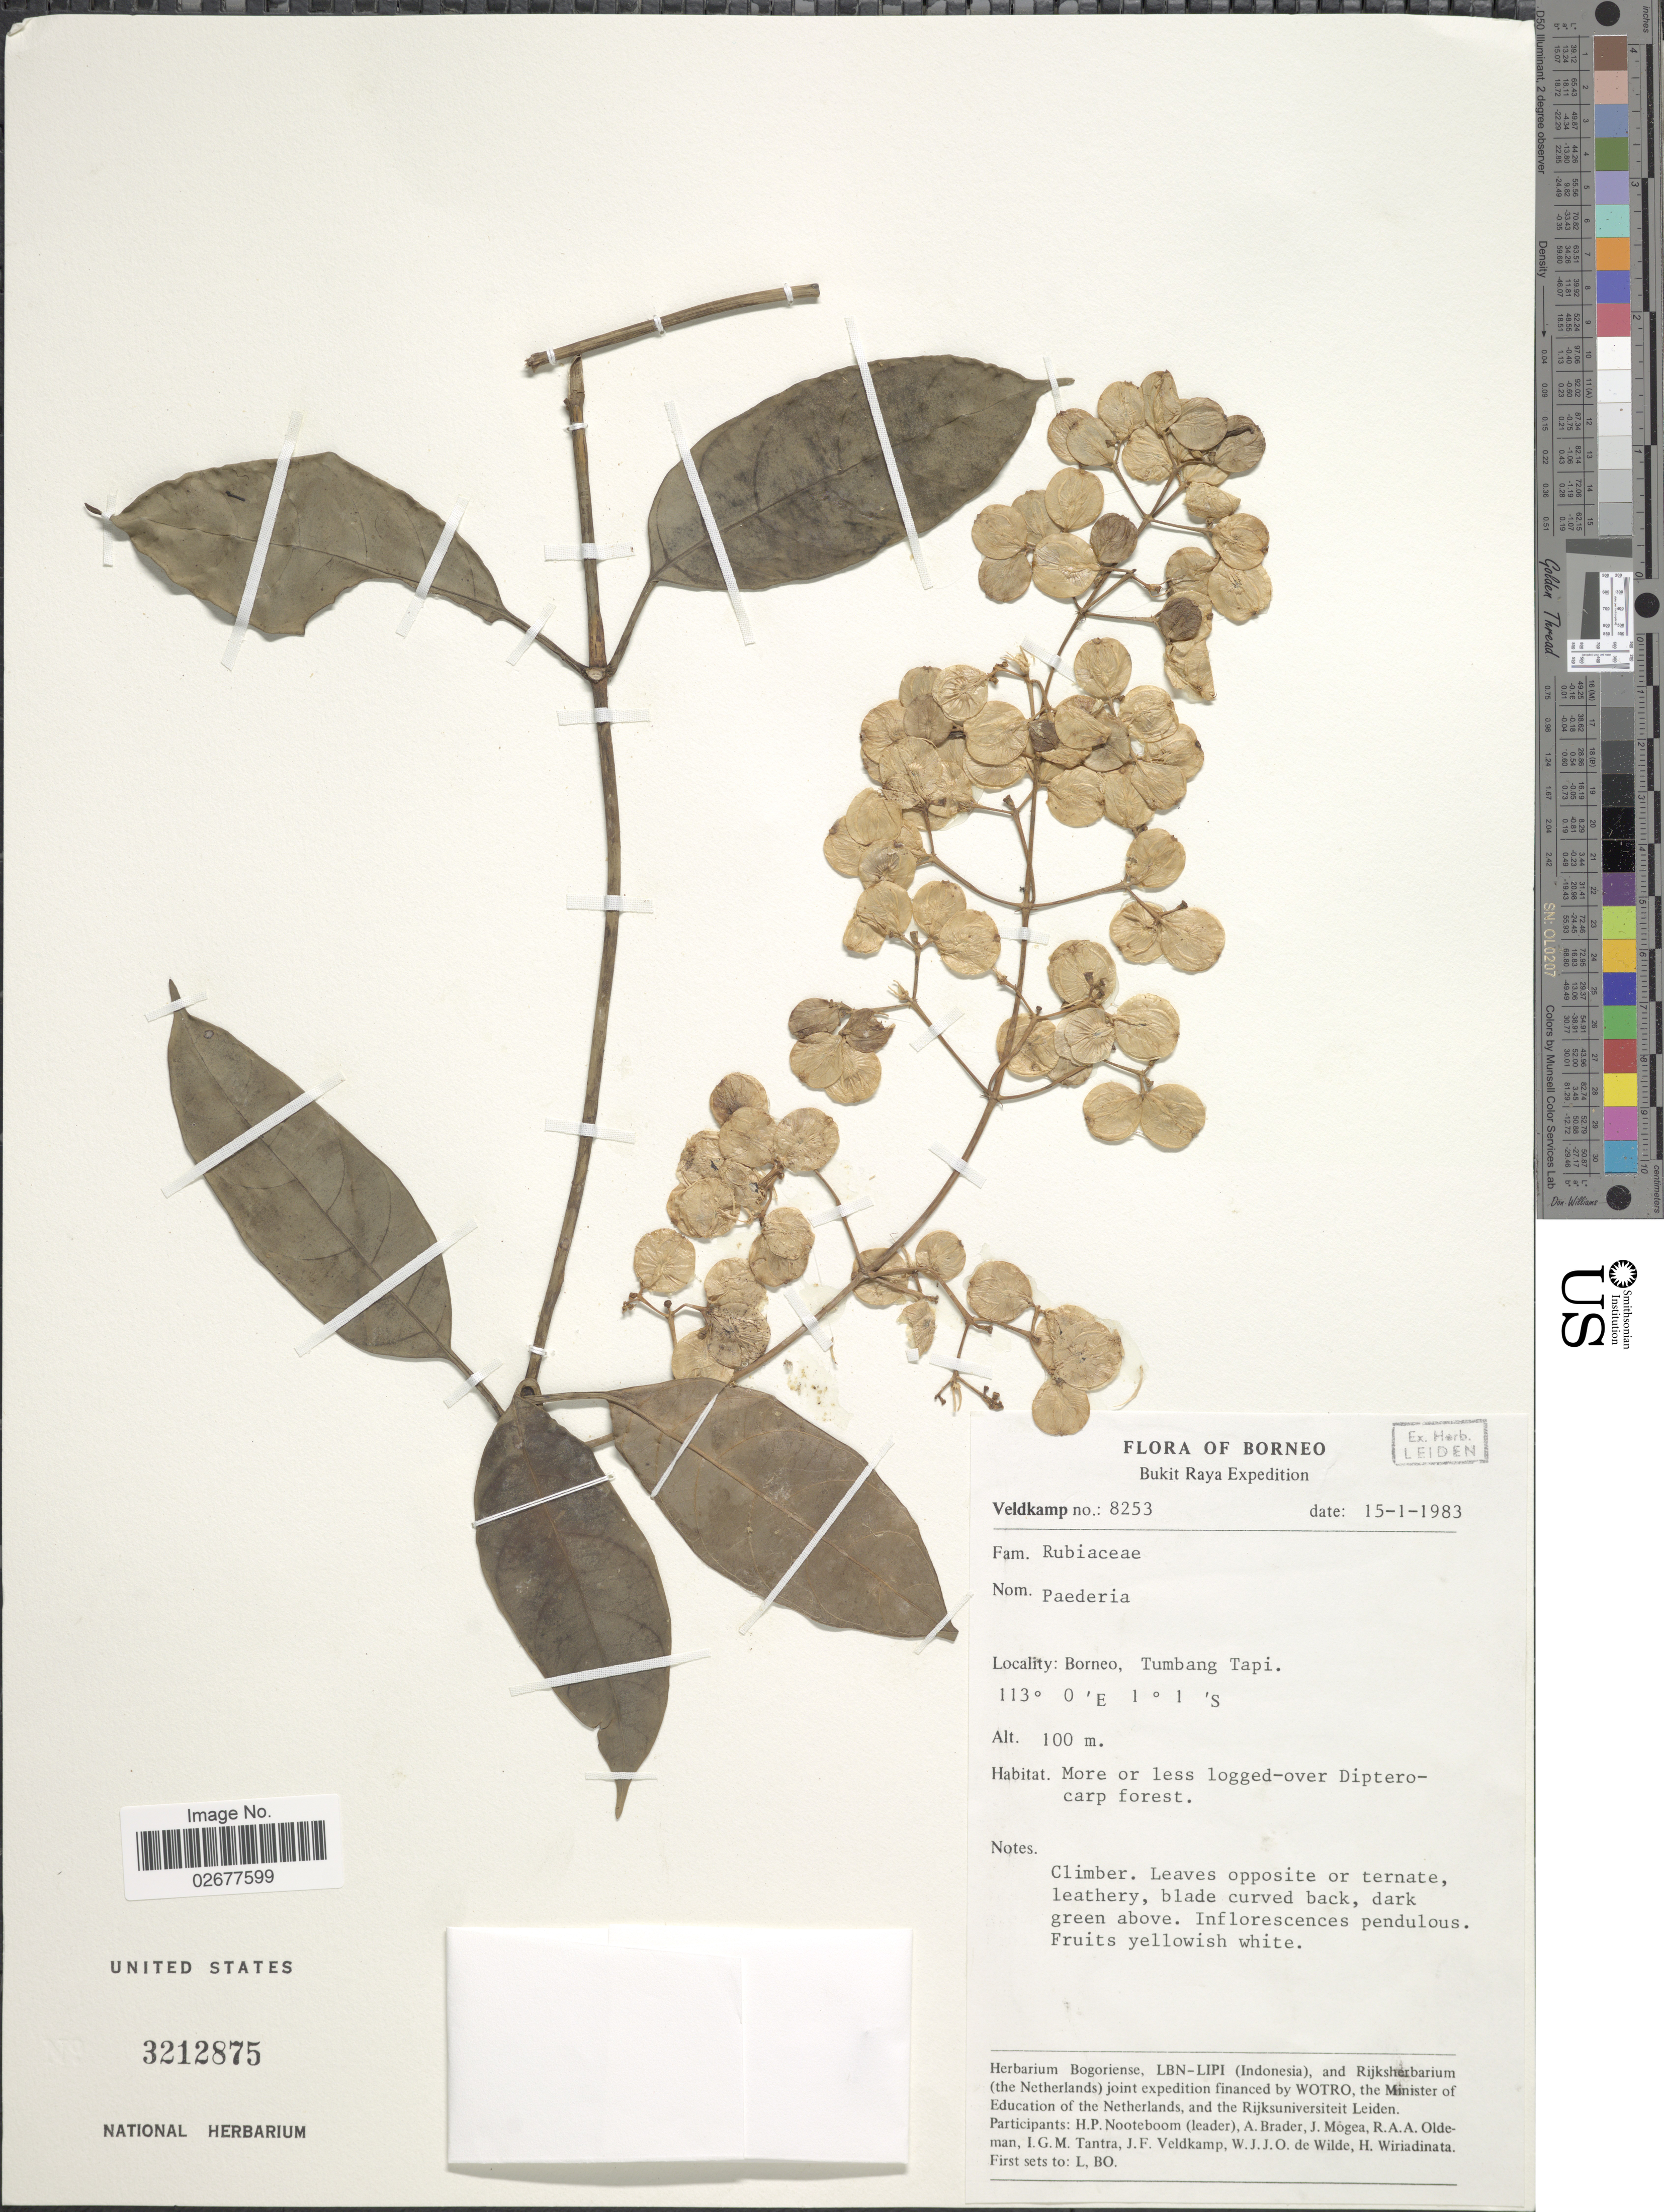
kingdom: Plantae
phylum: Tracheophyta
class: Magnoliopsida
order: Gentianales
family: Rubiaceae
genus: Paederia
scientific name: Paederia sp.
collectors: J. F. Veldkamp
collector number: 8253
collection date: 1983-01-15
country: Indonesia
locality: Bukit Raya. Borneo, Tumbang Tapi.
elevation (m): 100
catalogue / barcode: US 3212875